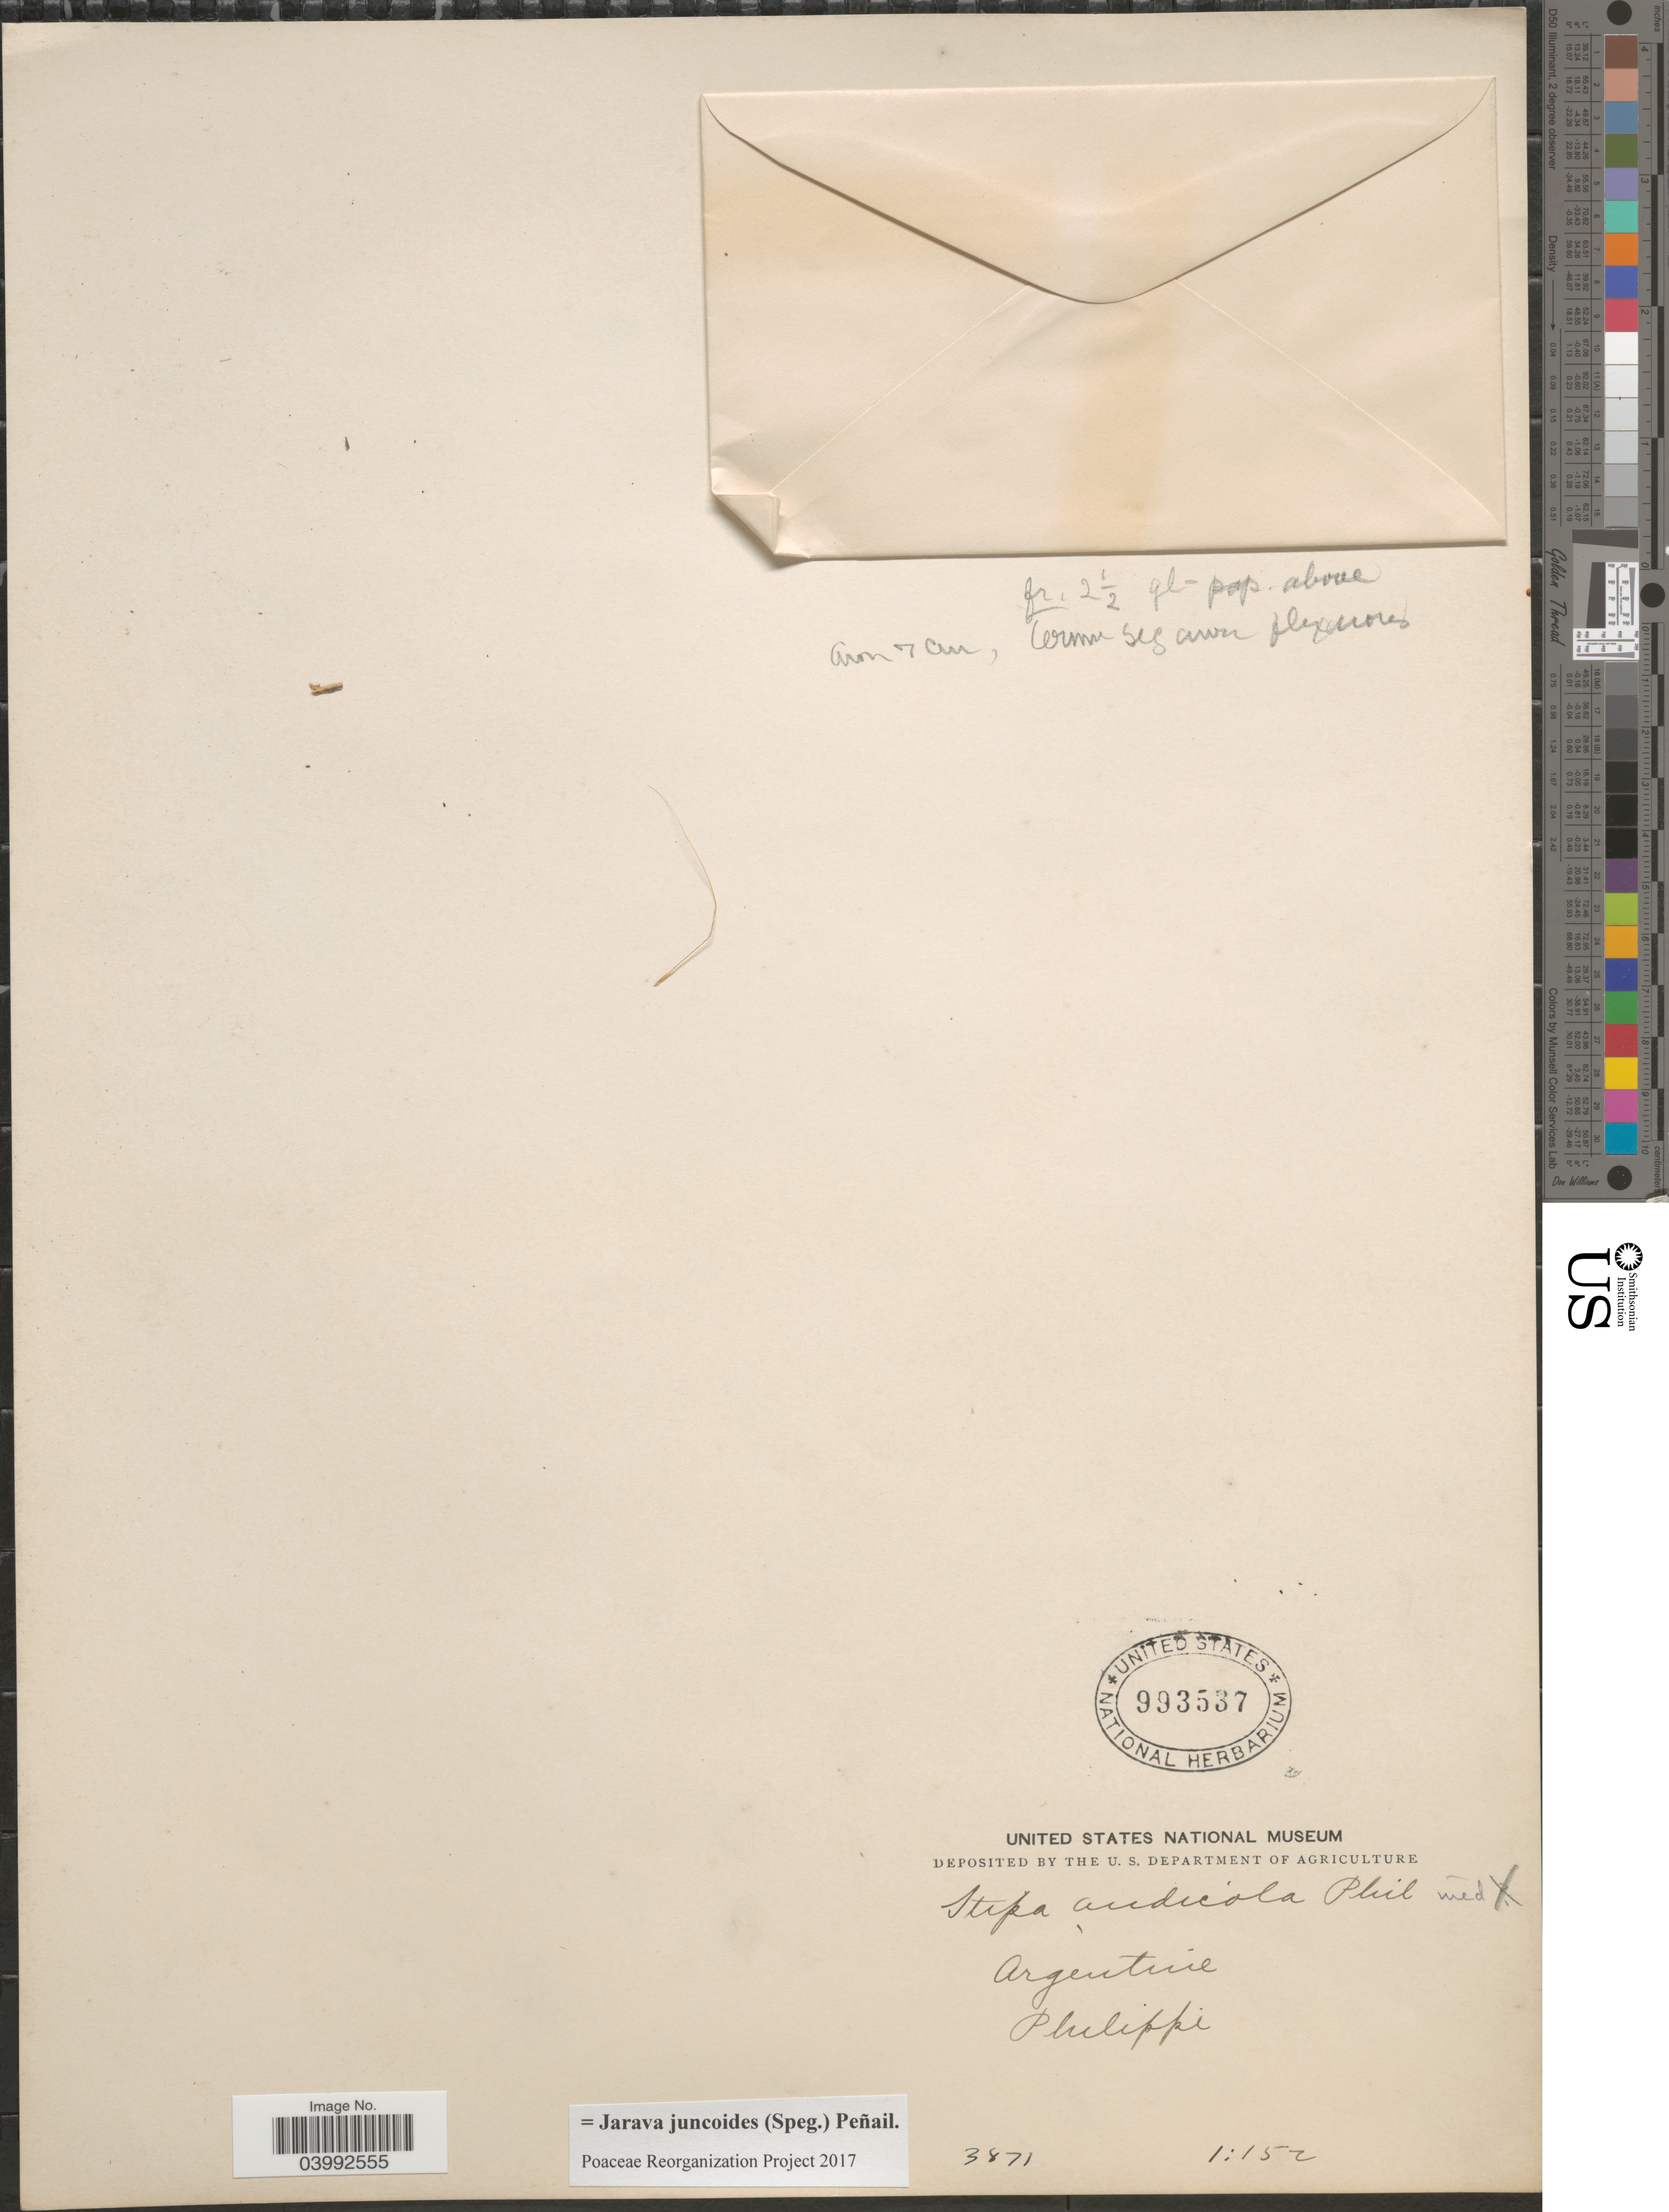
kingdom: Plantae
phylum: Tracheophyta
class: Liliopsida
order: Poales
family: Poaceae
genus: Jarava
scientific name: Jarava juncoides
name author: (Speg.) Peñail.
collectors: -. Philippi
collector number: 3871?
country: Argentina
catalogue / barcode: US 993537